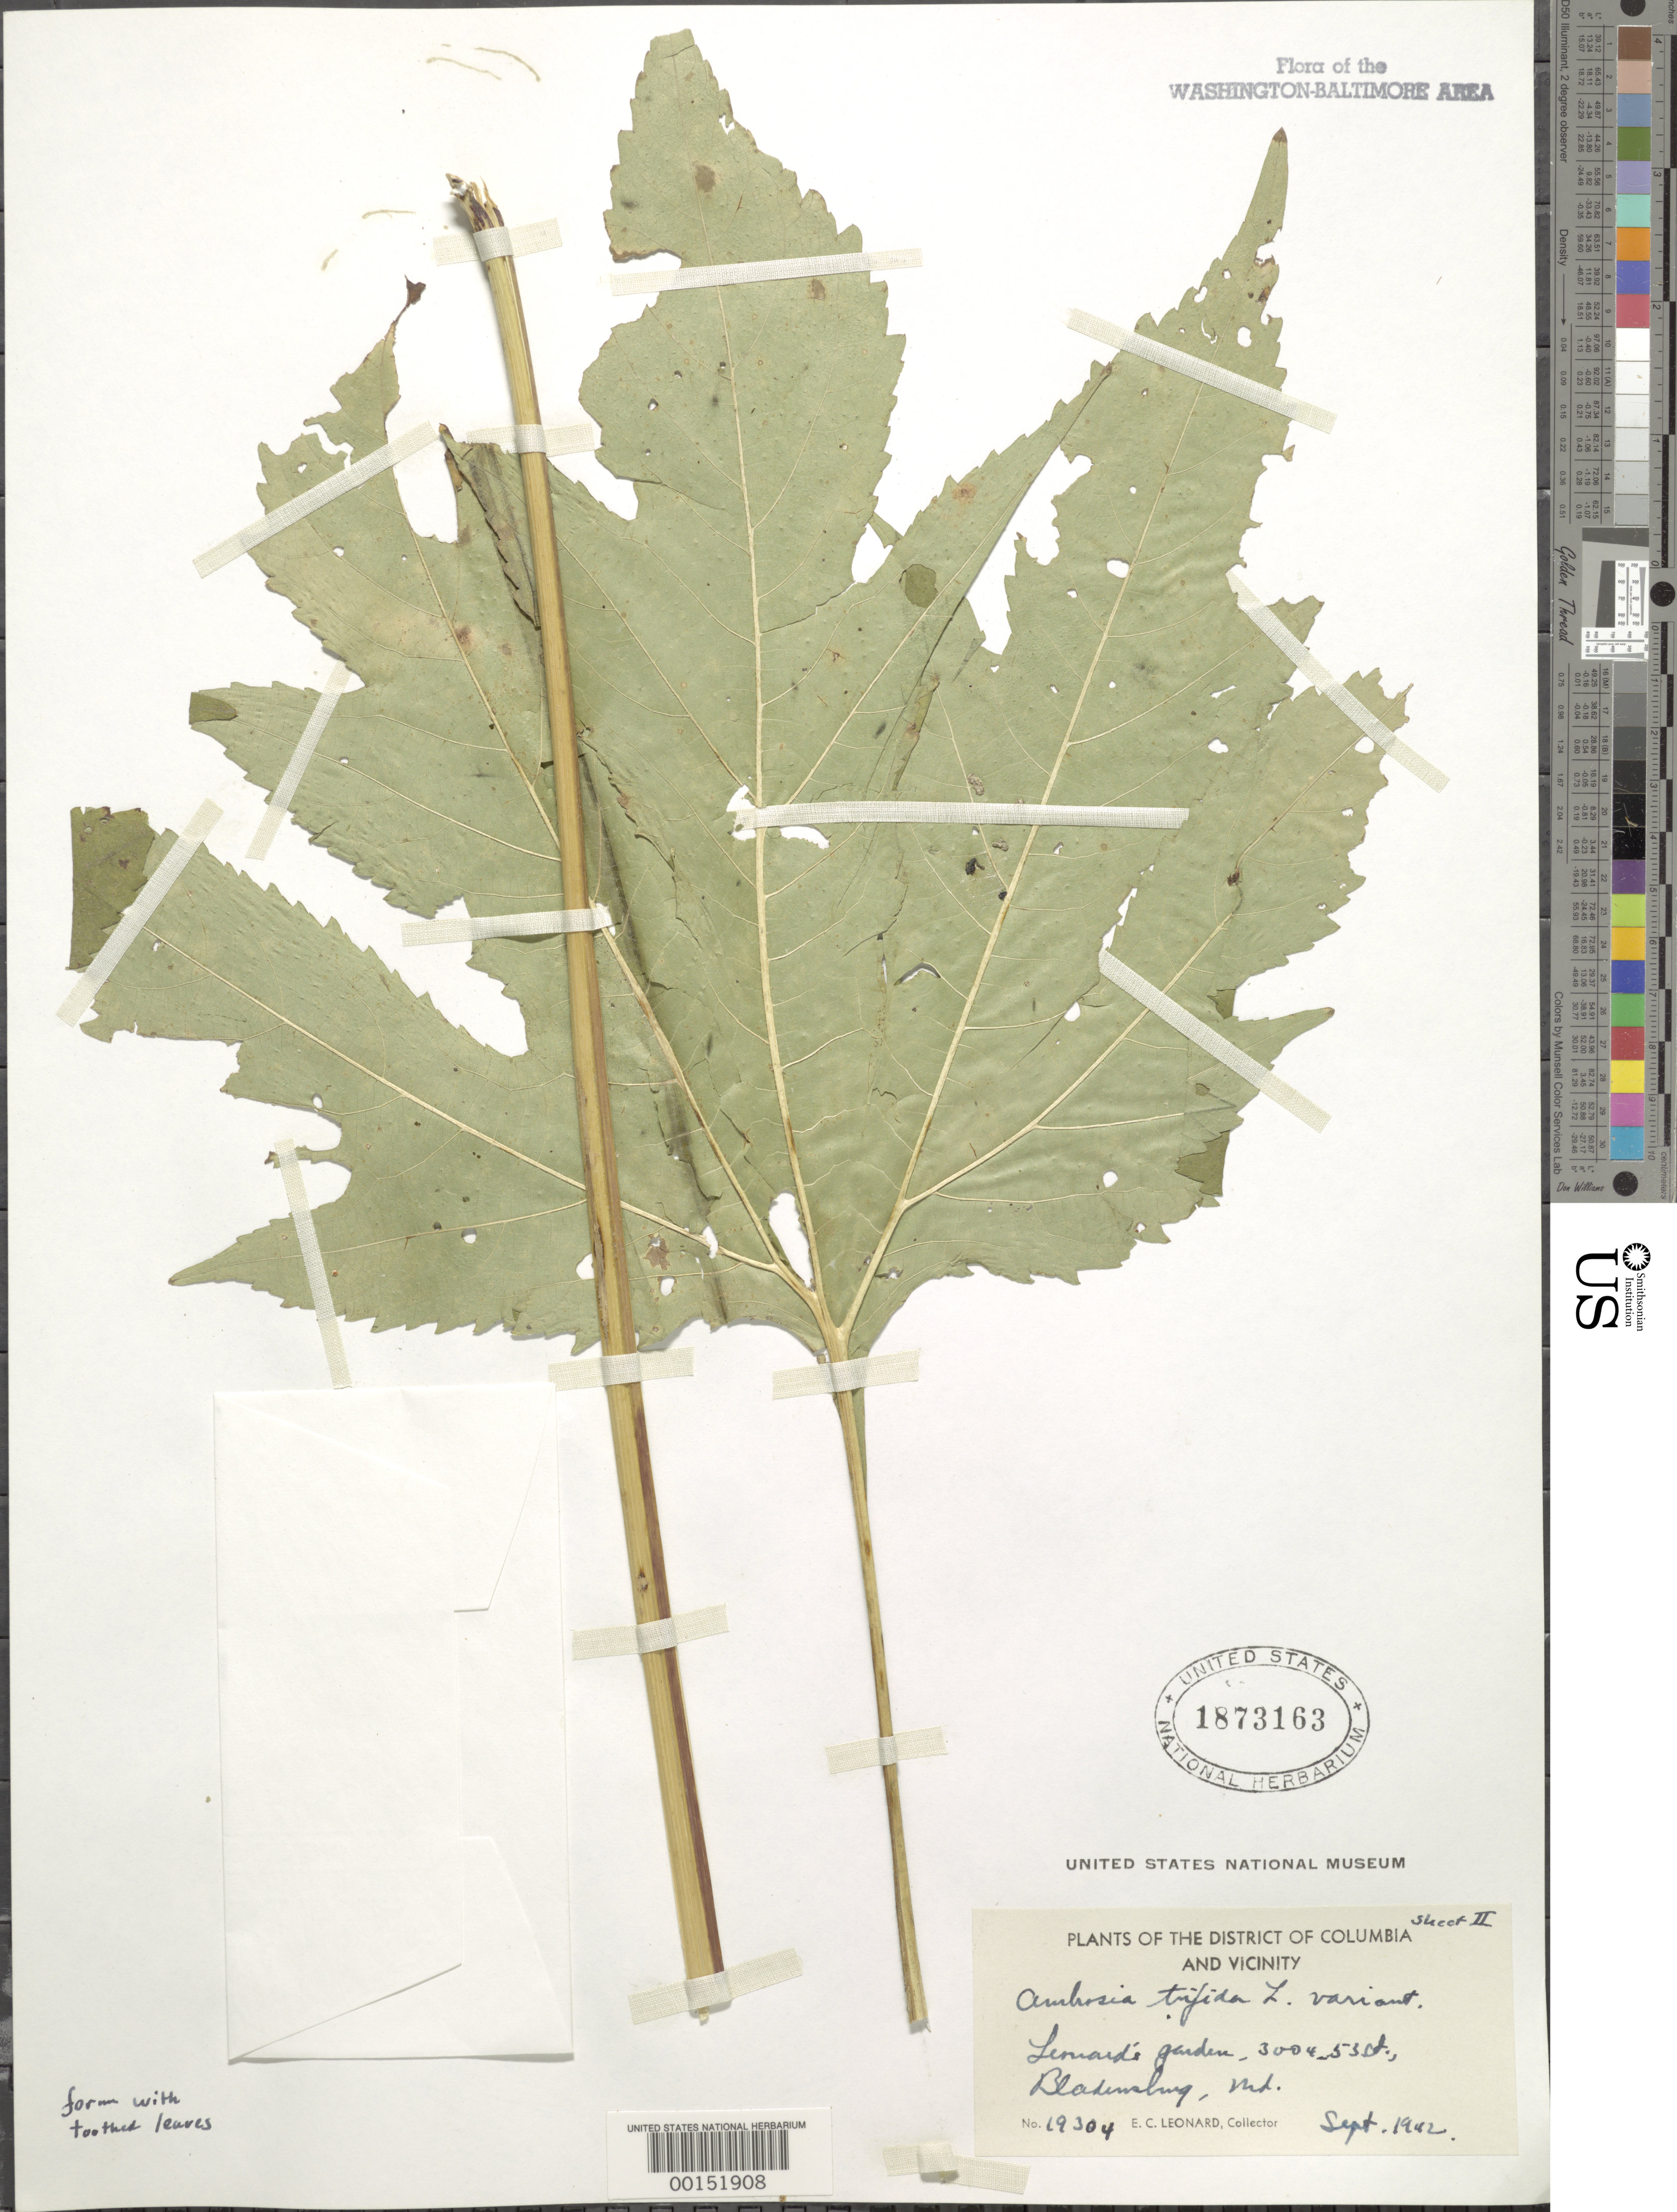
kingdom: Plantae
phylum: Tracheophyta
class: Magnoliopsida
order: Asterales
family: Asteraceae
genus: Ambrosia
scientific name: Ambrosia trifida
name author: L.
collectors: E. C. Leonard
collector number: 19304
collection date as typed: Sep 1942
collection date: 1942-09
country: United States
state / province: Maryland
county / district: Prince George's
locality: Bladensburg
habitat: Leonards garden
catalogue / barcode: US 1873163